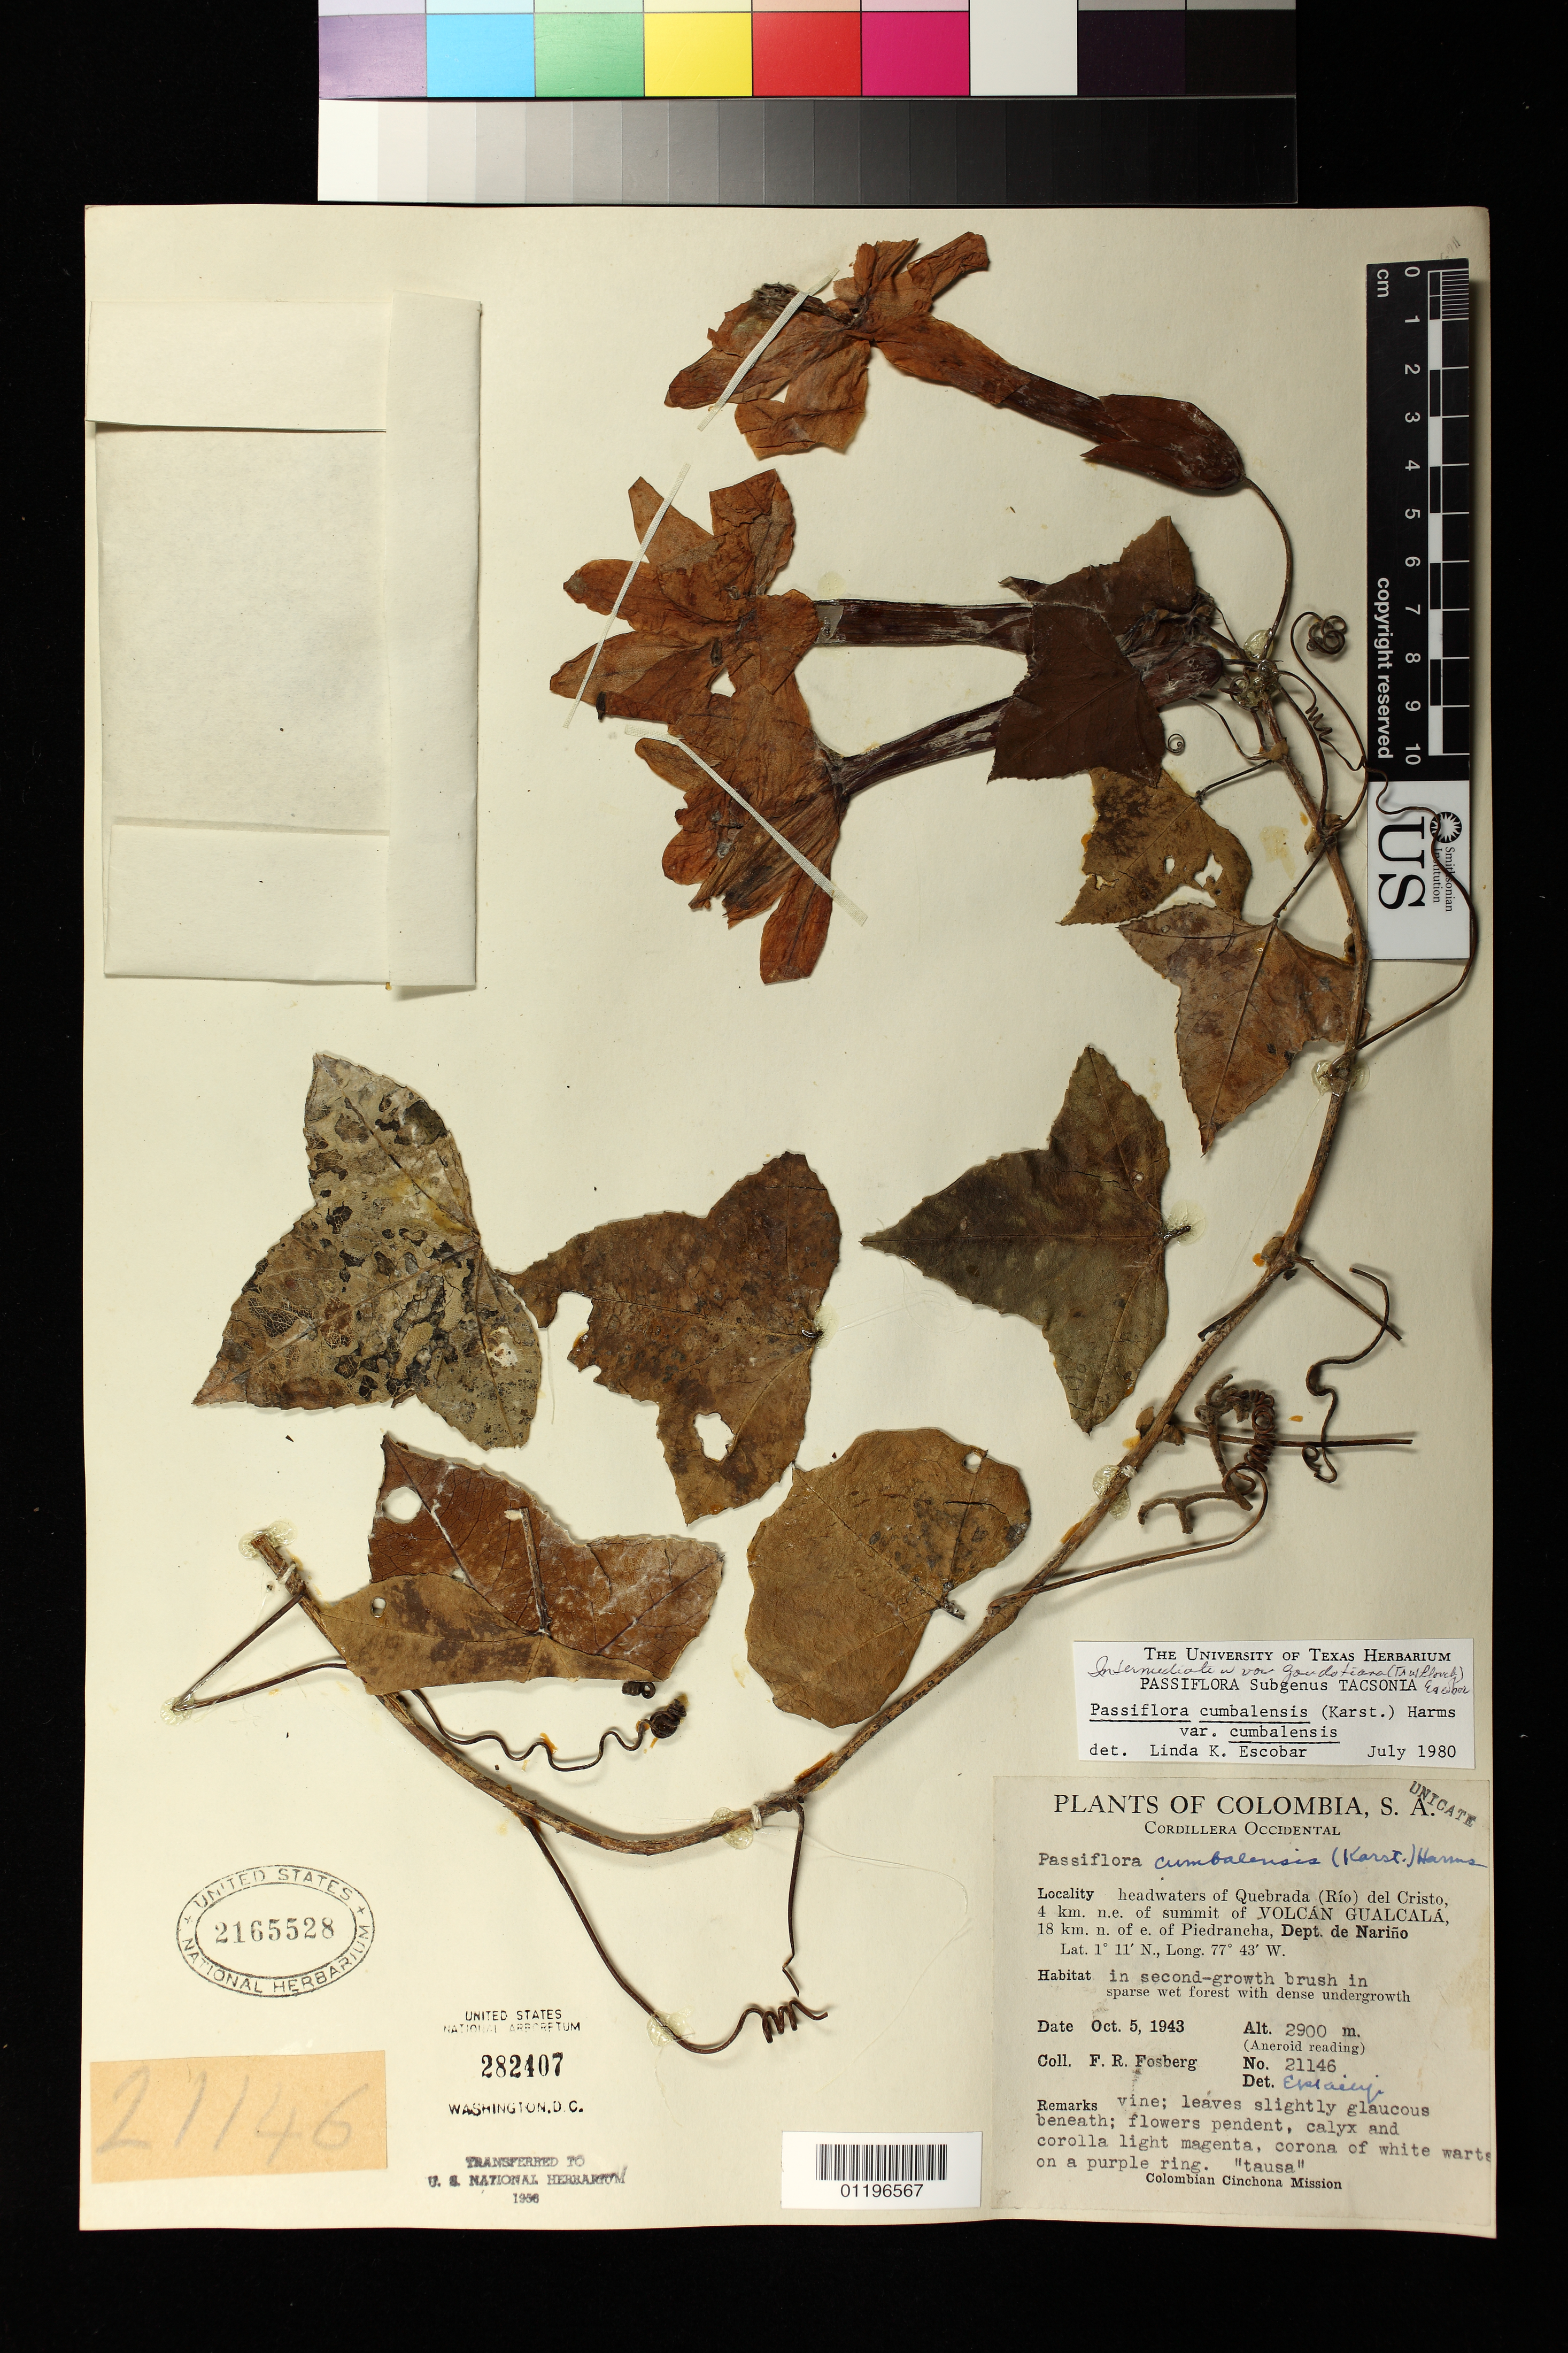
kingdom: Plantae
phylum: Tracheophyta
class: Magnoliopsida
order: Malpighiales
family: Passifloraceae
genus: Passiflora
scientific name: Passiflora cumbalensis var. cumbalensis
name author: (H. Karst.) Harms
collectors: F. R. Fosberg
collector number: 21146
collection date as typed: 10 May 1943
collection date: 1943-05-10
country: Colombia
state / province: Nariño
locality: Cordillera Occidental. Headwaters of Quebrada (Rio) del Cristo, 4 km. n.e. of summit of VOLCAN GUALCALA 18 km n of e of Piedrancha.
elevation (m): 2900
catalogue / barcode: US 2165528